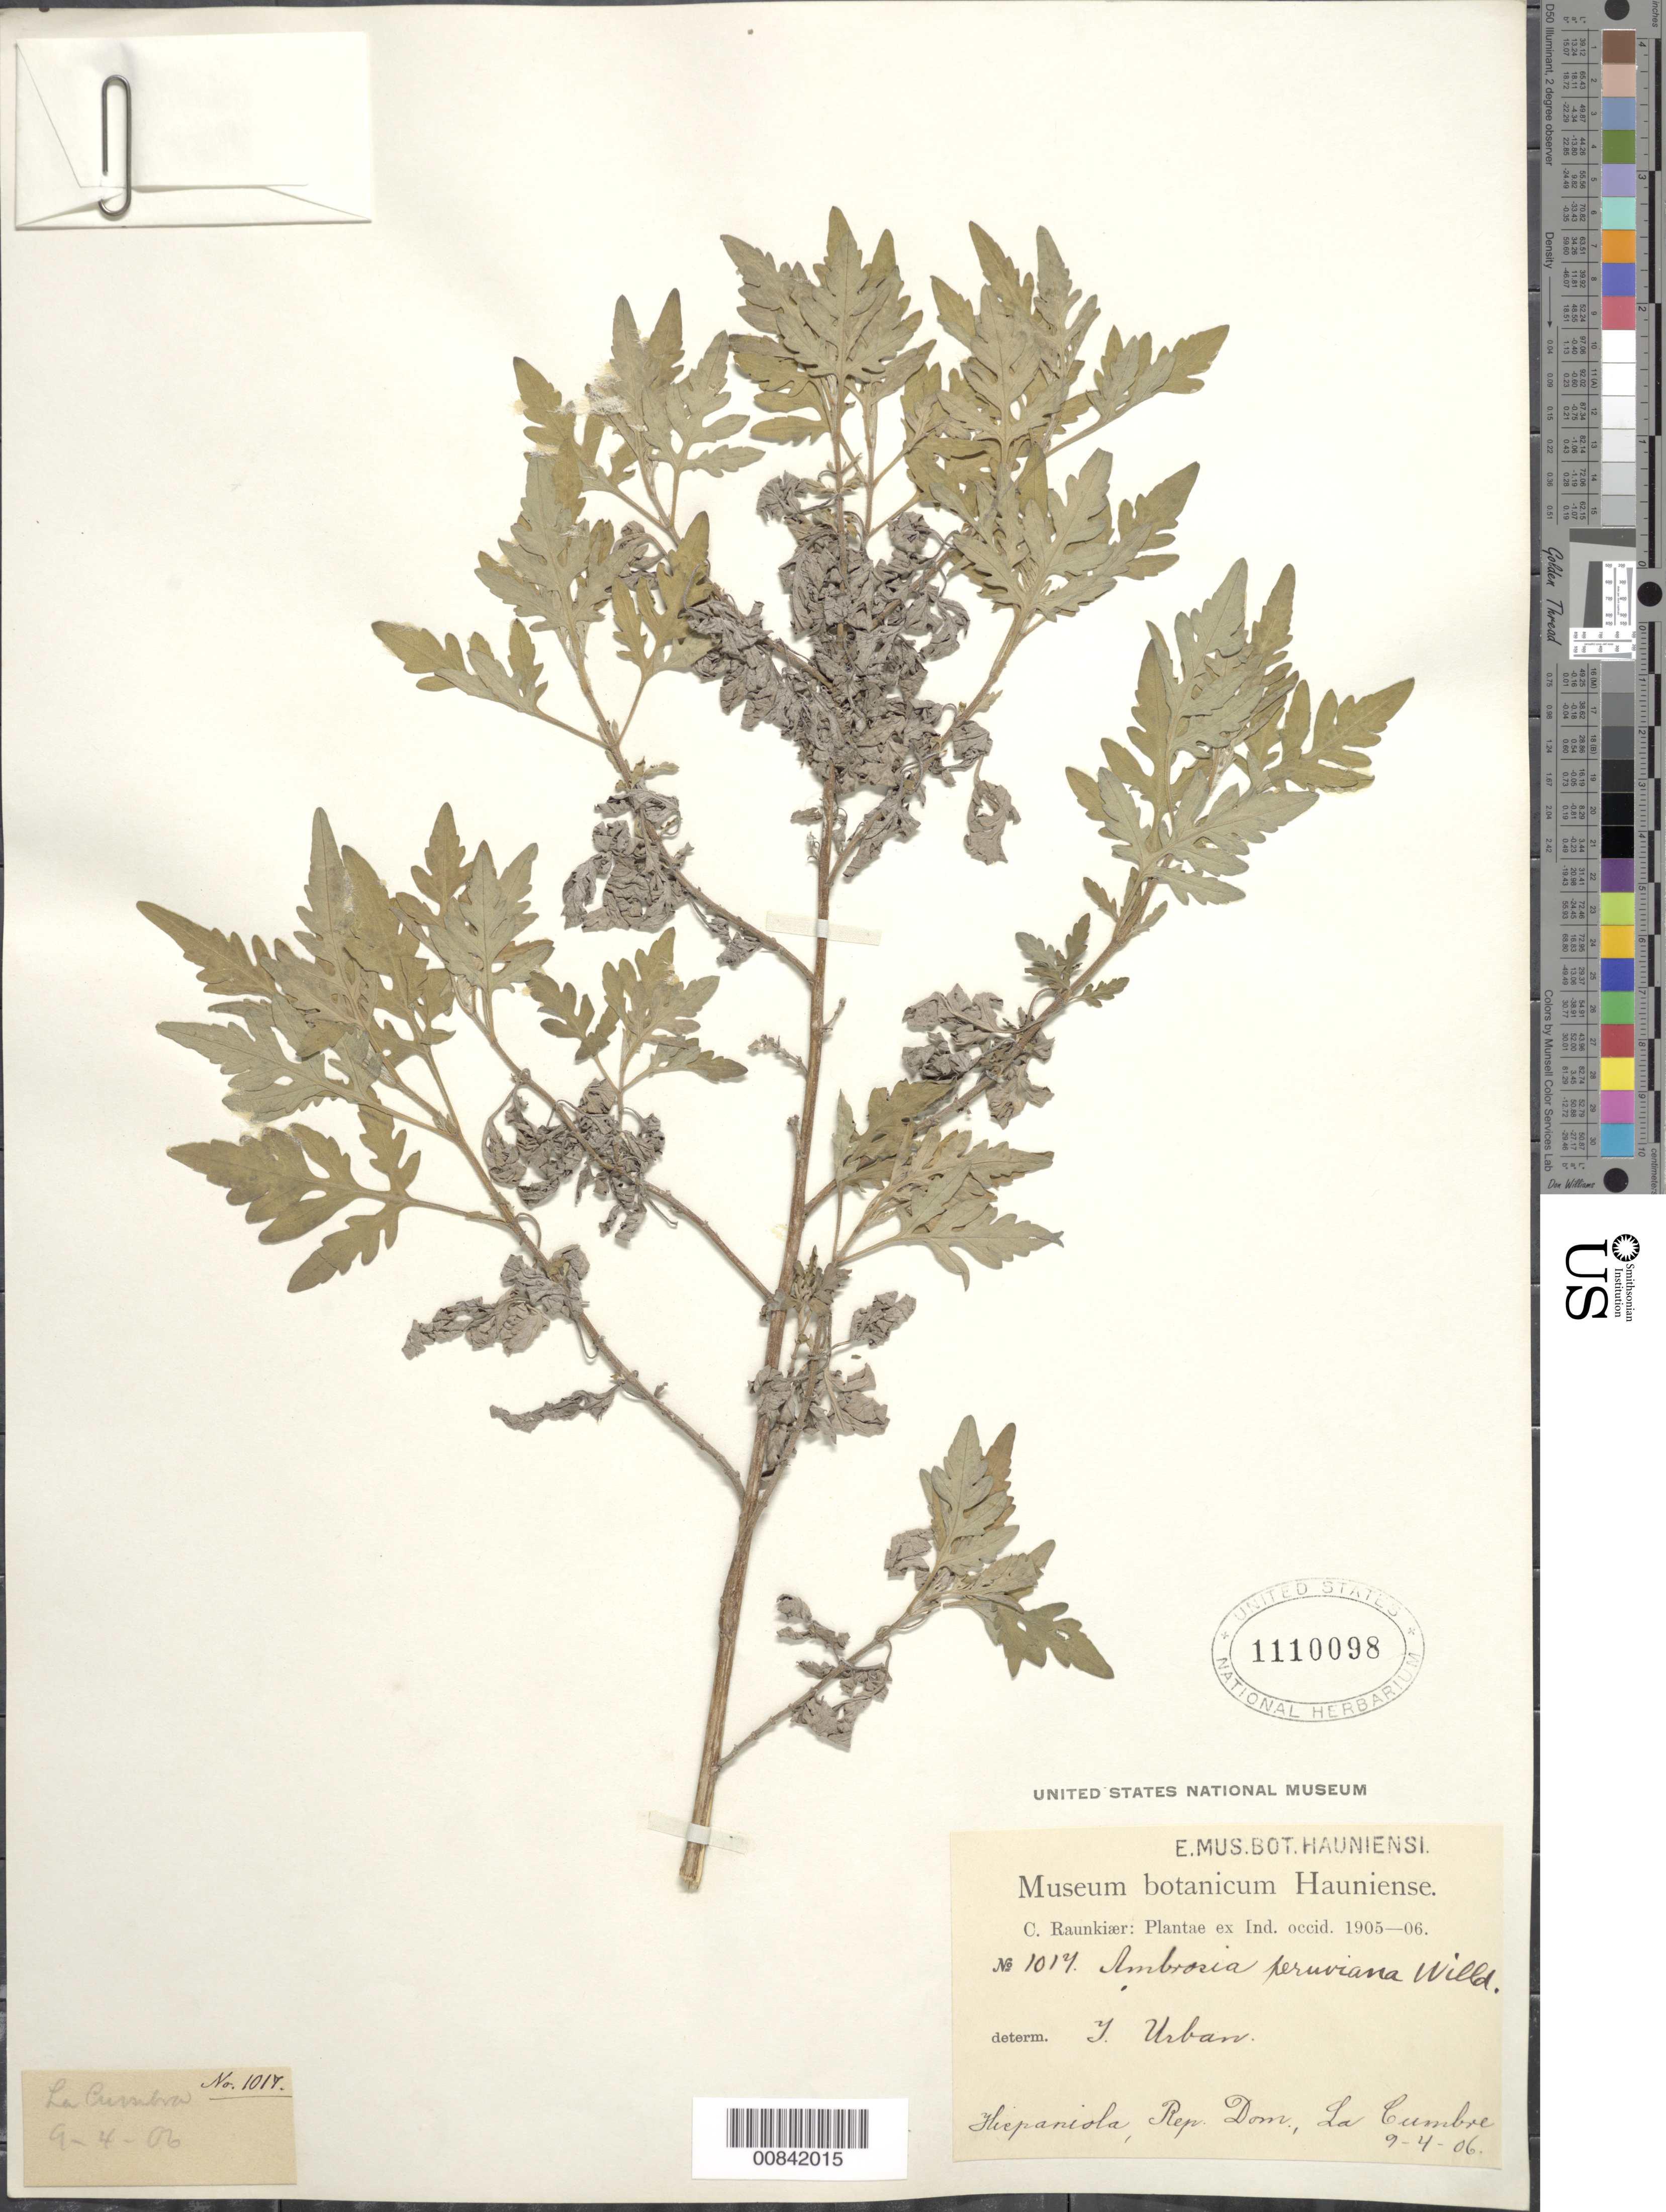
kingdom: Plantae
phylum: Tracheophyta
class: Magnoliopsida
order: Asterales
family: Asteraceae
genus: Ambrosia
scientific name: Ambrosia peruviana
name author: Willd.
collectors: C. C. Raunkiaer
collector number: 1017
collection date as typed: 09 Apr 1906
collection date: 1906-04-09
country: Dominican Republic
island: Hispaniola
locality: La Cumbre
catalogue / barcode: US 1110098